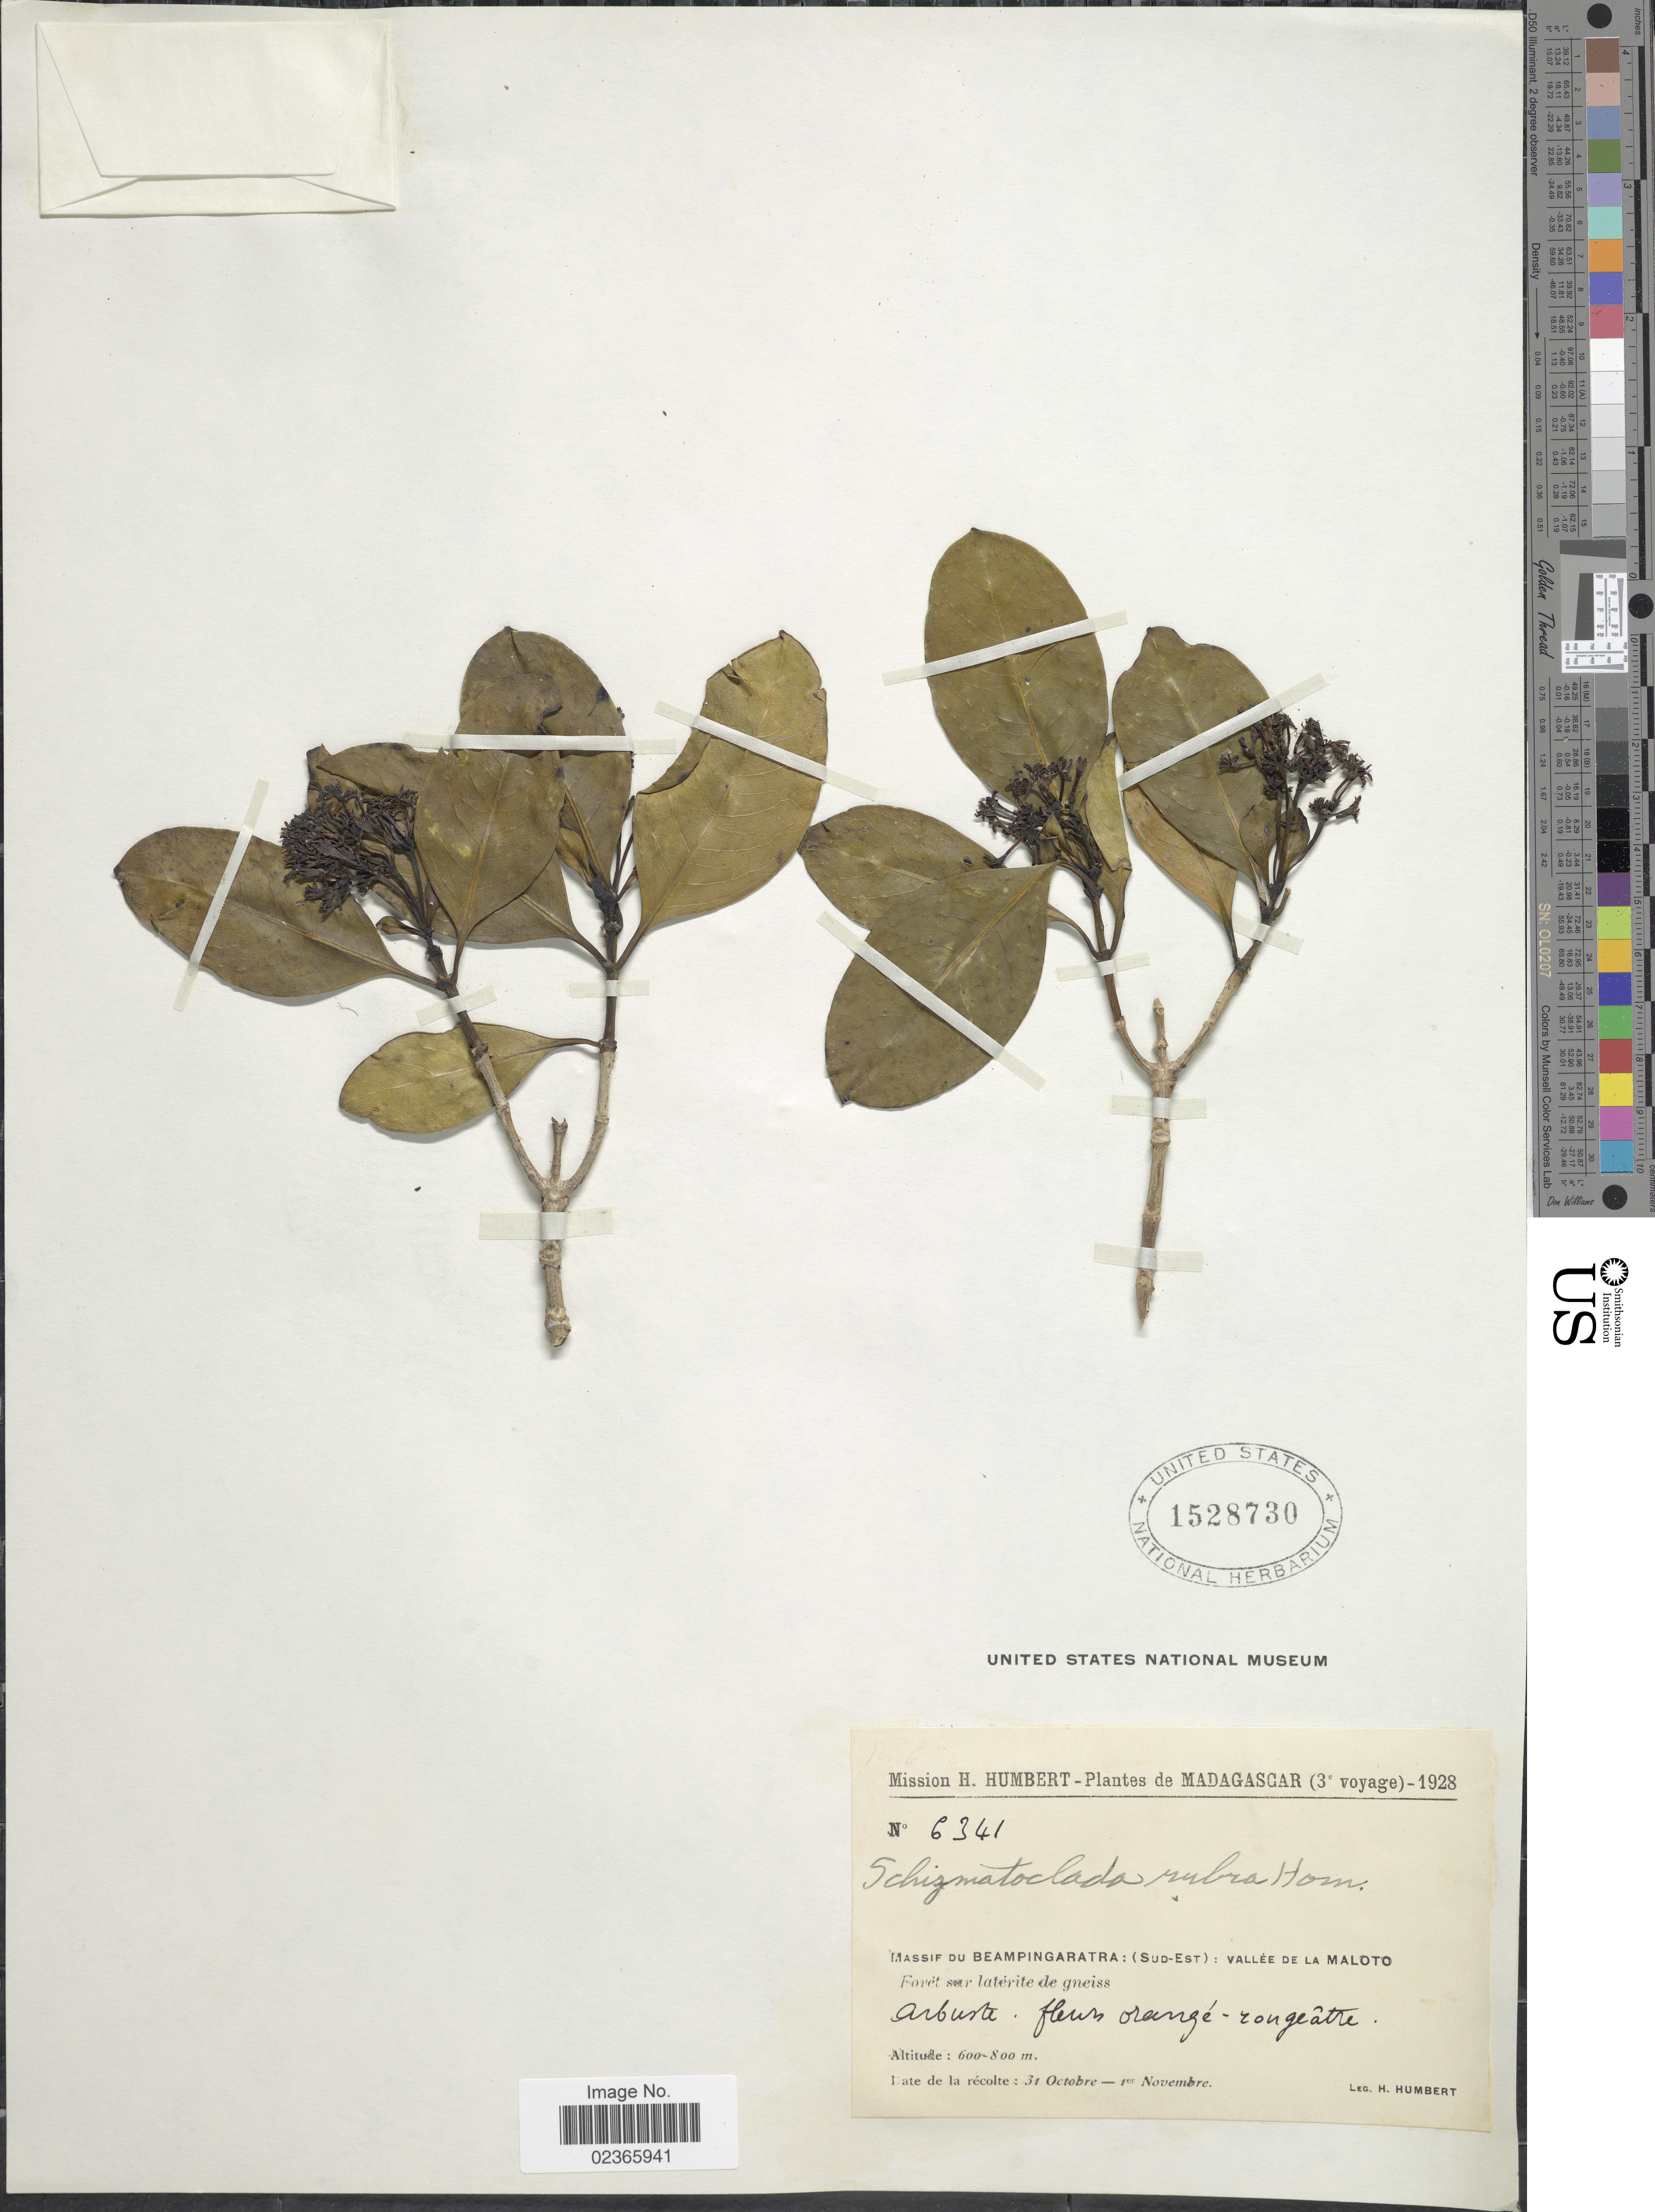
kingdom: Plantae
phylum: Tracheophyta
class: Magnoliopsida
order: Gentianales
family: Rubiaceae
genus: Schismatoclada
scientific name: Schismatoclada rubra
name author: Homolle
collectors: H. Humbert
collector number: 6341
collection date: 1928-10-31/1928-11-01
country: Madagascar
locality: Massif du Beampingaratra : (Sud-Est): Valee de la Maloto. Foret sur laterite de gneiss.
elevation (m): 600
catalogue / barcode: US 1528730